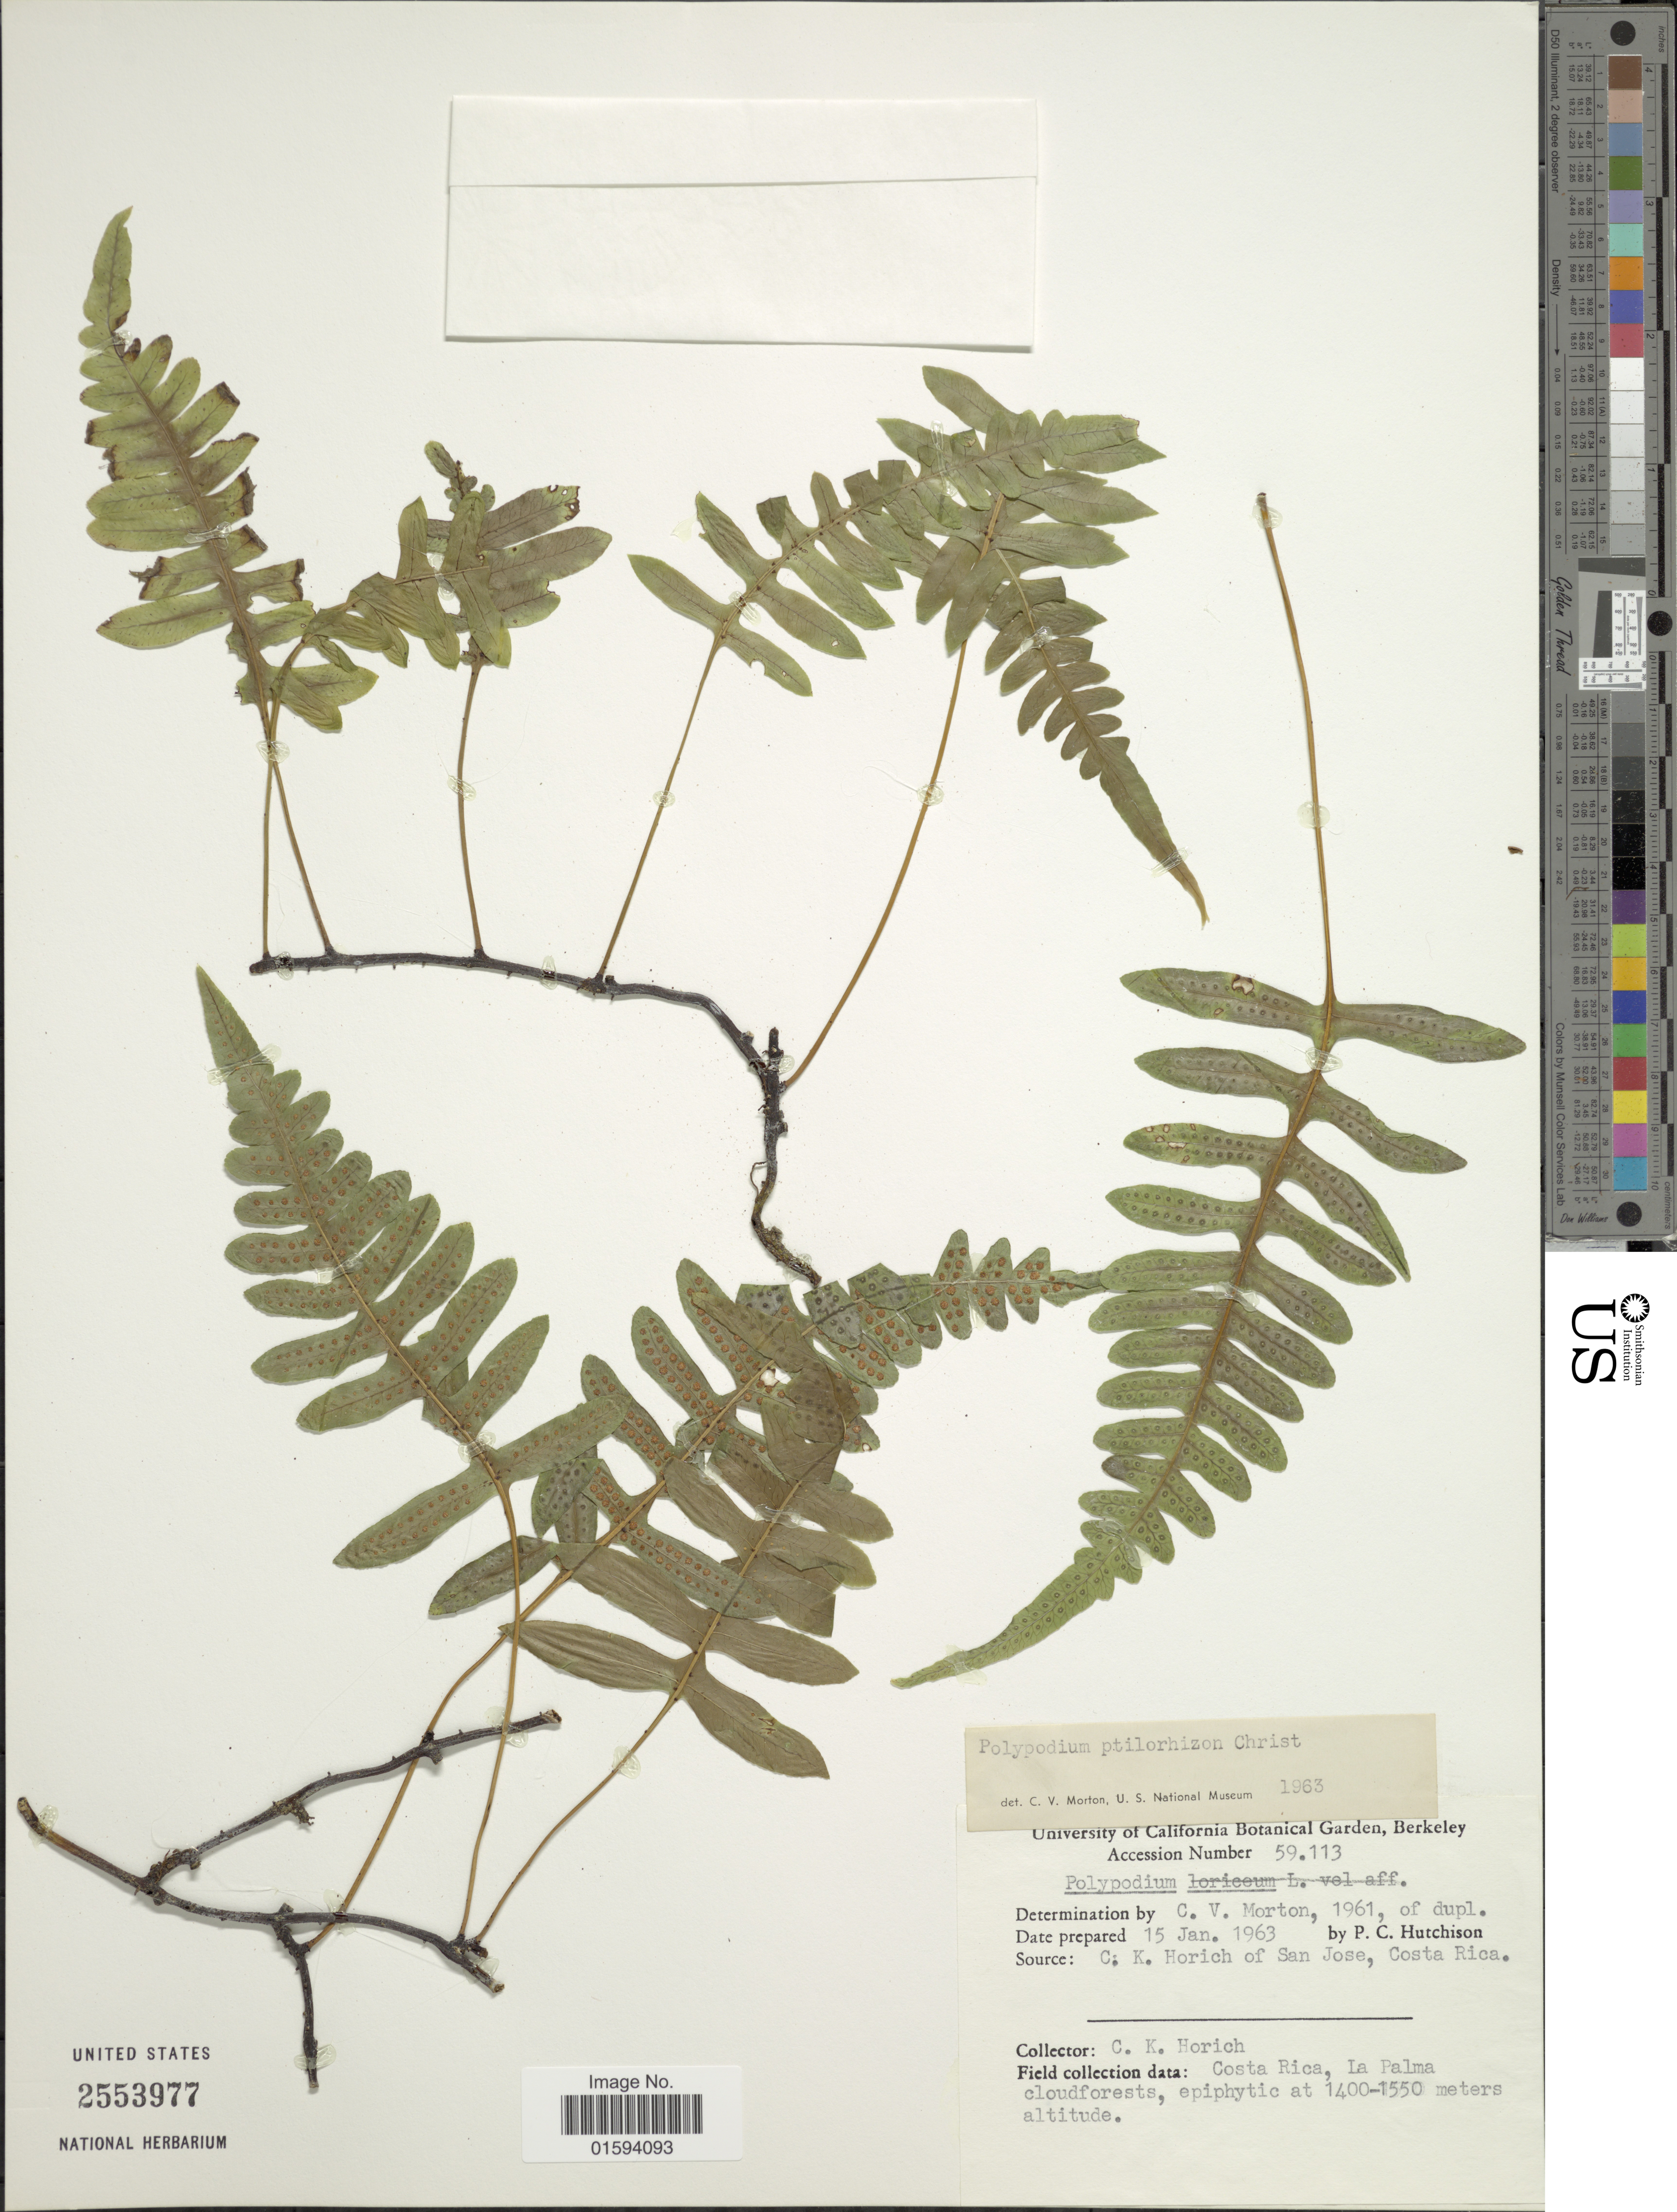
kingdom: Plantae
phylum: Tracheophyta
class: Polypodiopsida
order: Polypodiales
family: Polypodiaceae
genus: Polypodium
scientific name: Polypodium ptilorhizon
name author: Christ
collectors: P. C. Hutchison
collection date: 1963-01-15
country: United States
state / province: California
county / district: Alameda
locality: University of California Botanical Garden, Berkeley, Accession Number 59.113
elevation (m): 1400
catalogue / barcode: US 2553977